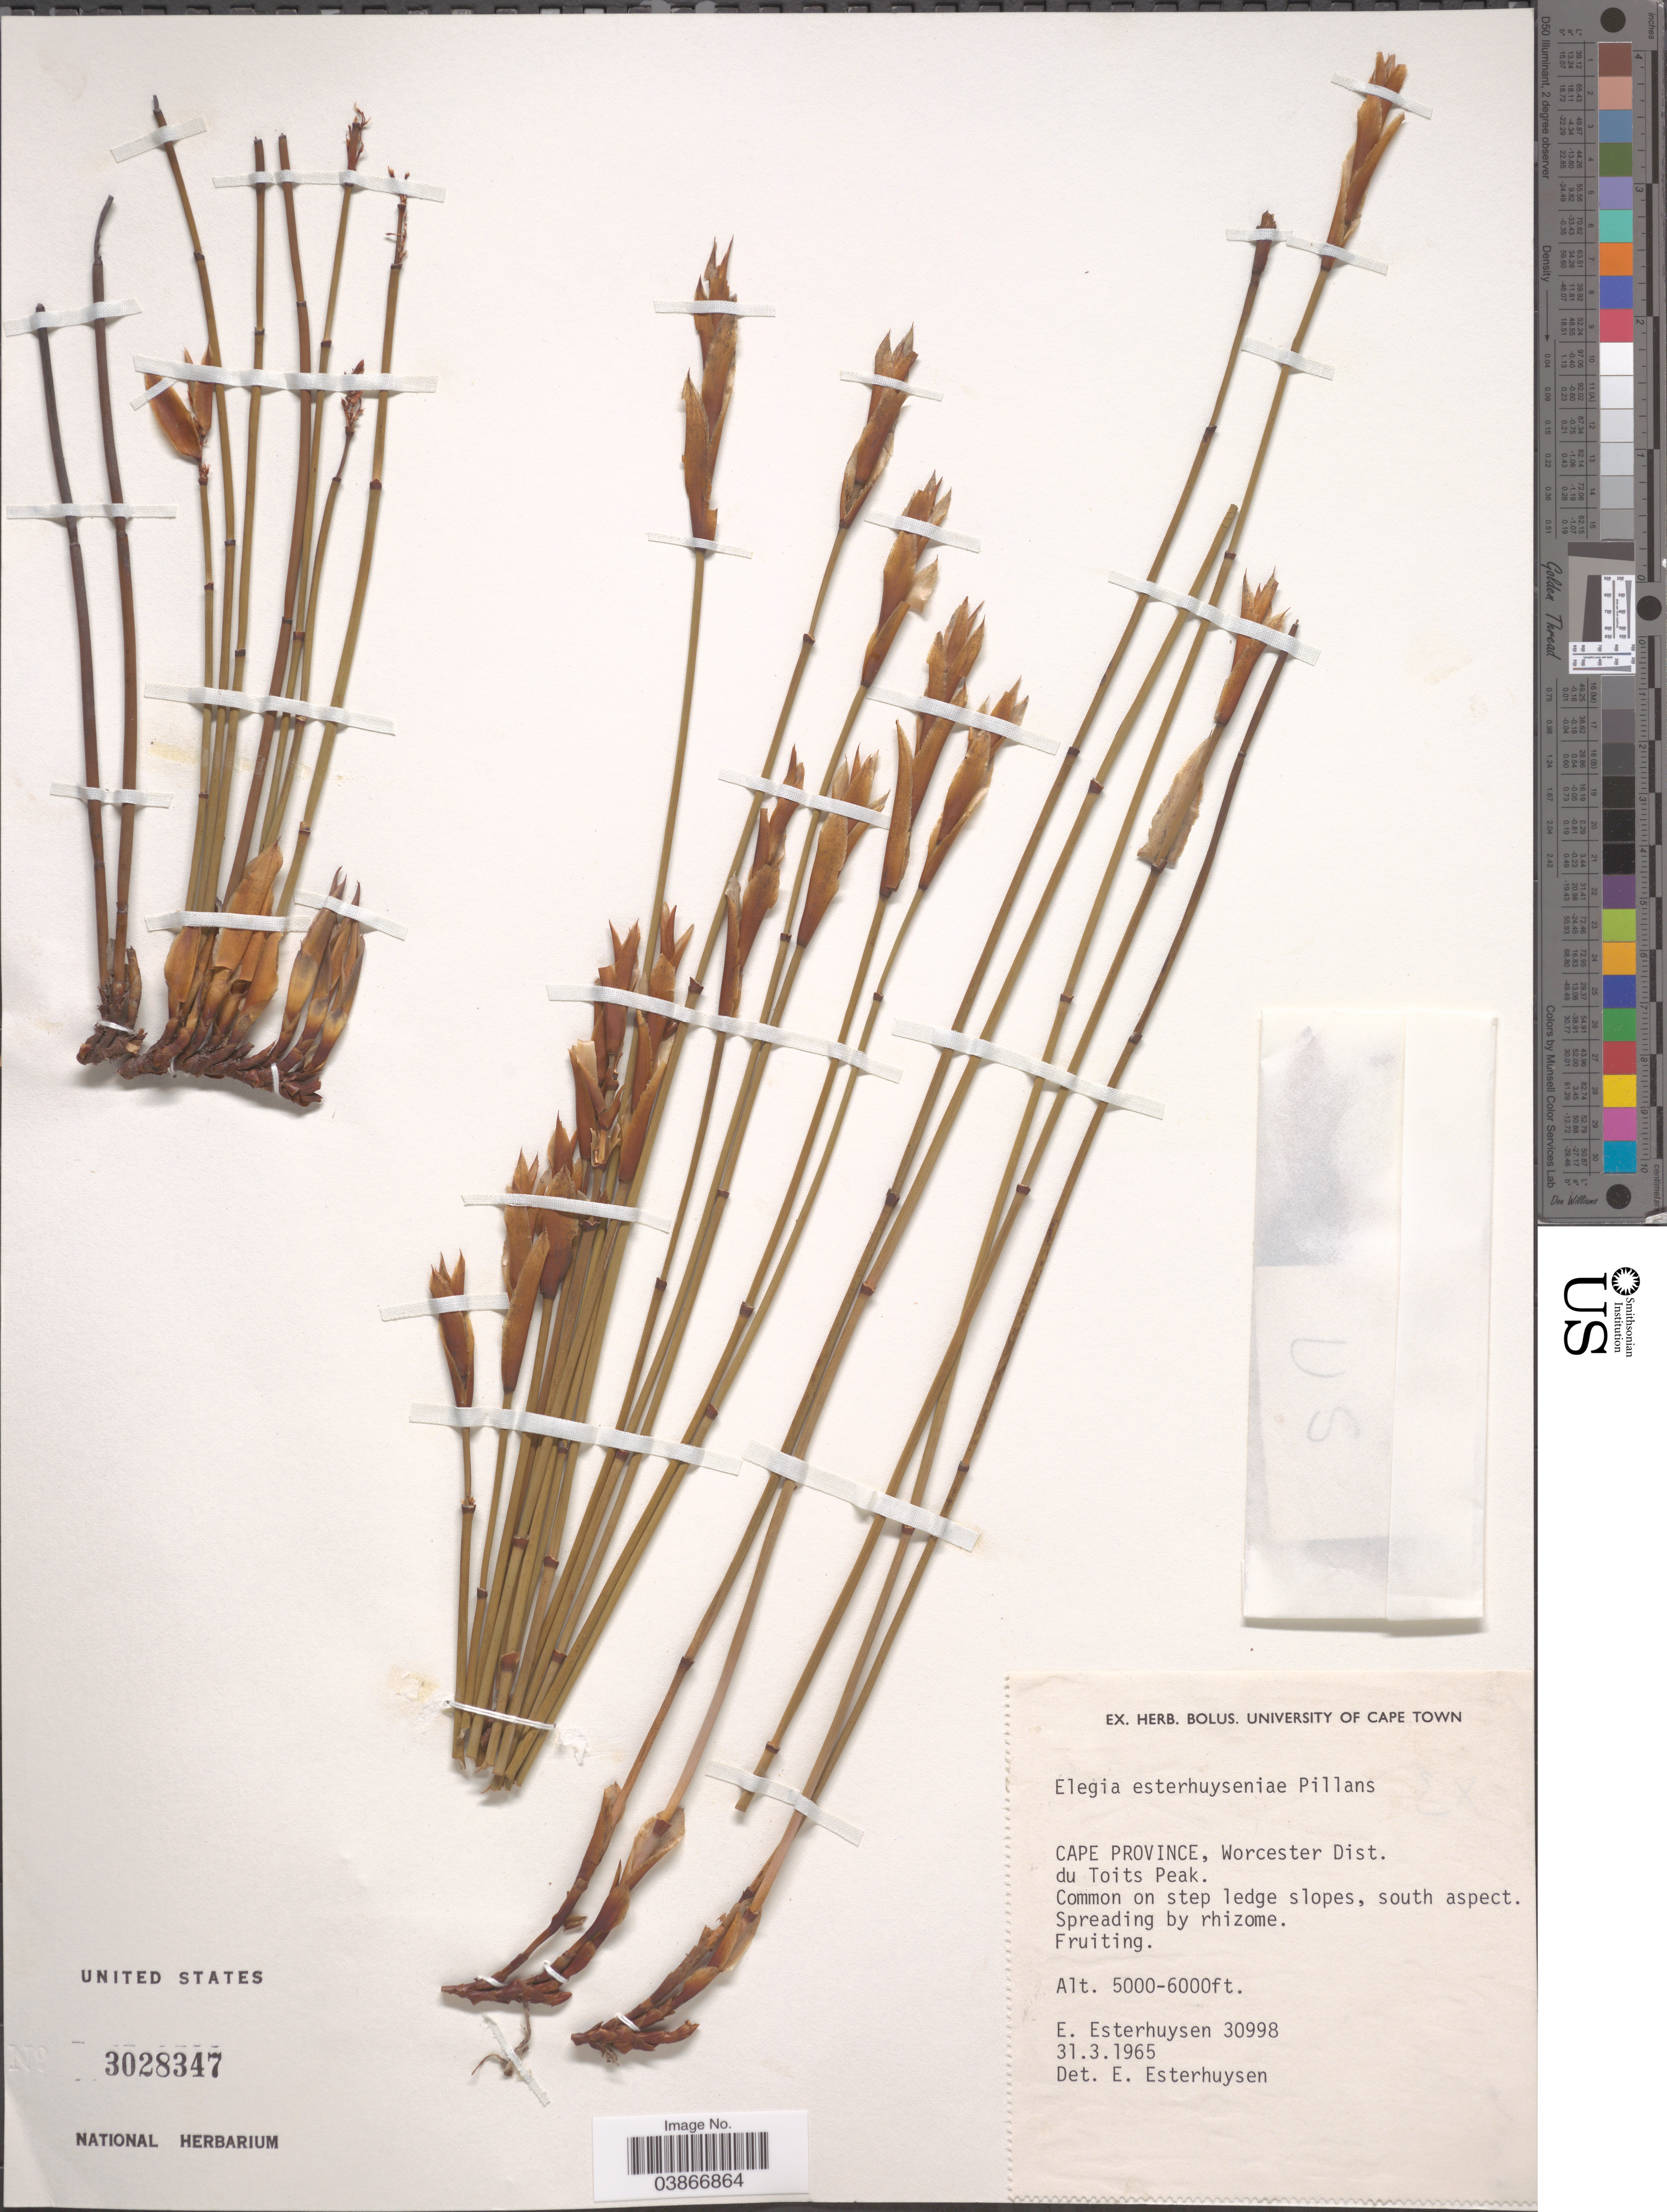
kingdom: Plantae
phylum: Tracheophyta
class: Liliopsida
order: Poales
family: Restionaceae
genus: Elegia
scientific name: Elegia esterhuyseniae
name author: Pillans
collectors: E. E. Esterhuysen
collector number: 30998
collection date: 1965-03-31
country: South Africa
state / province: Western Cape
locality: Worcester Dist. du Toits Peak. South aspect.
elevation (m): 1524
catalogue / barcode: US 3028347